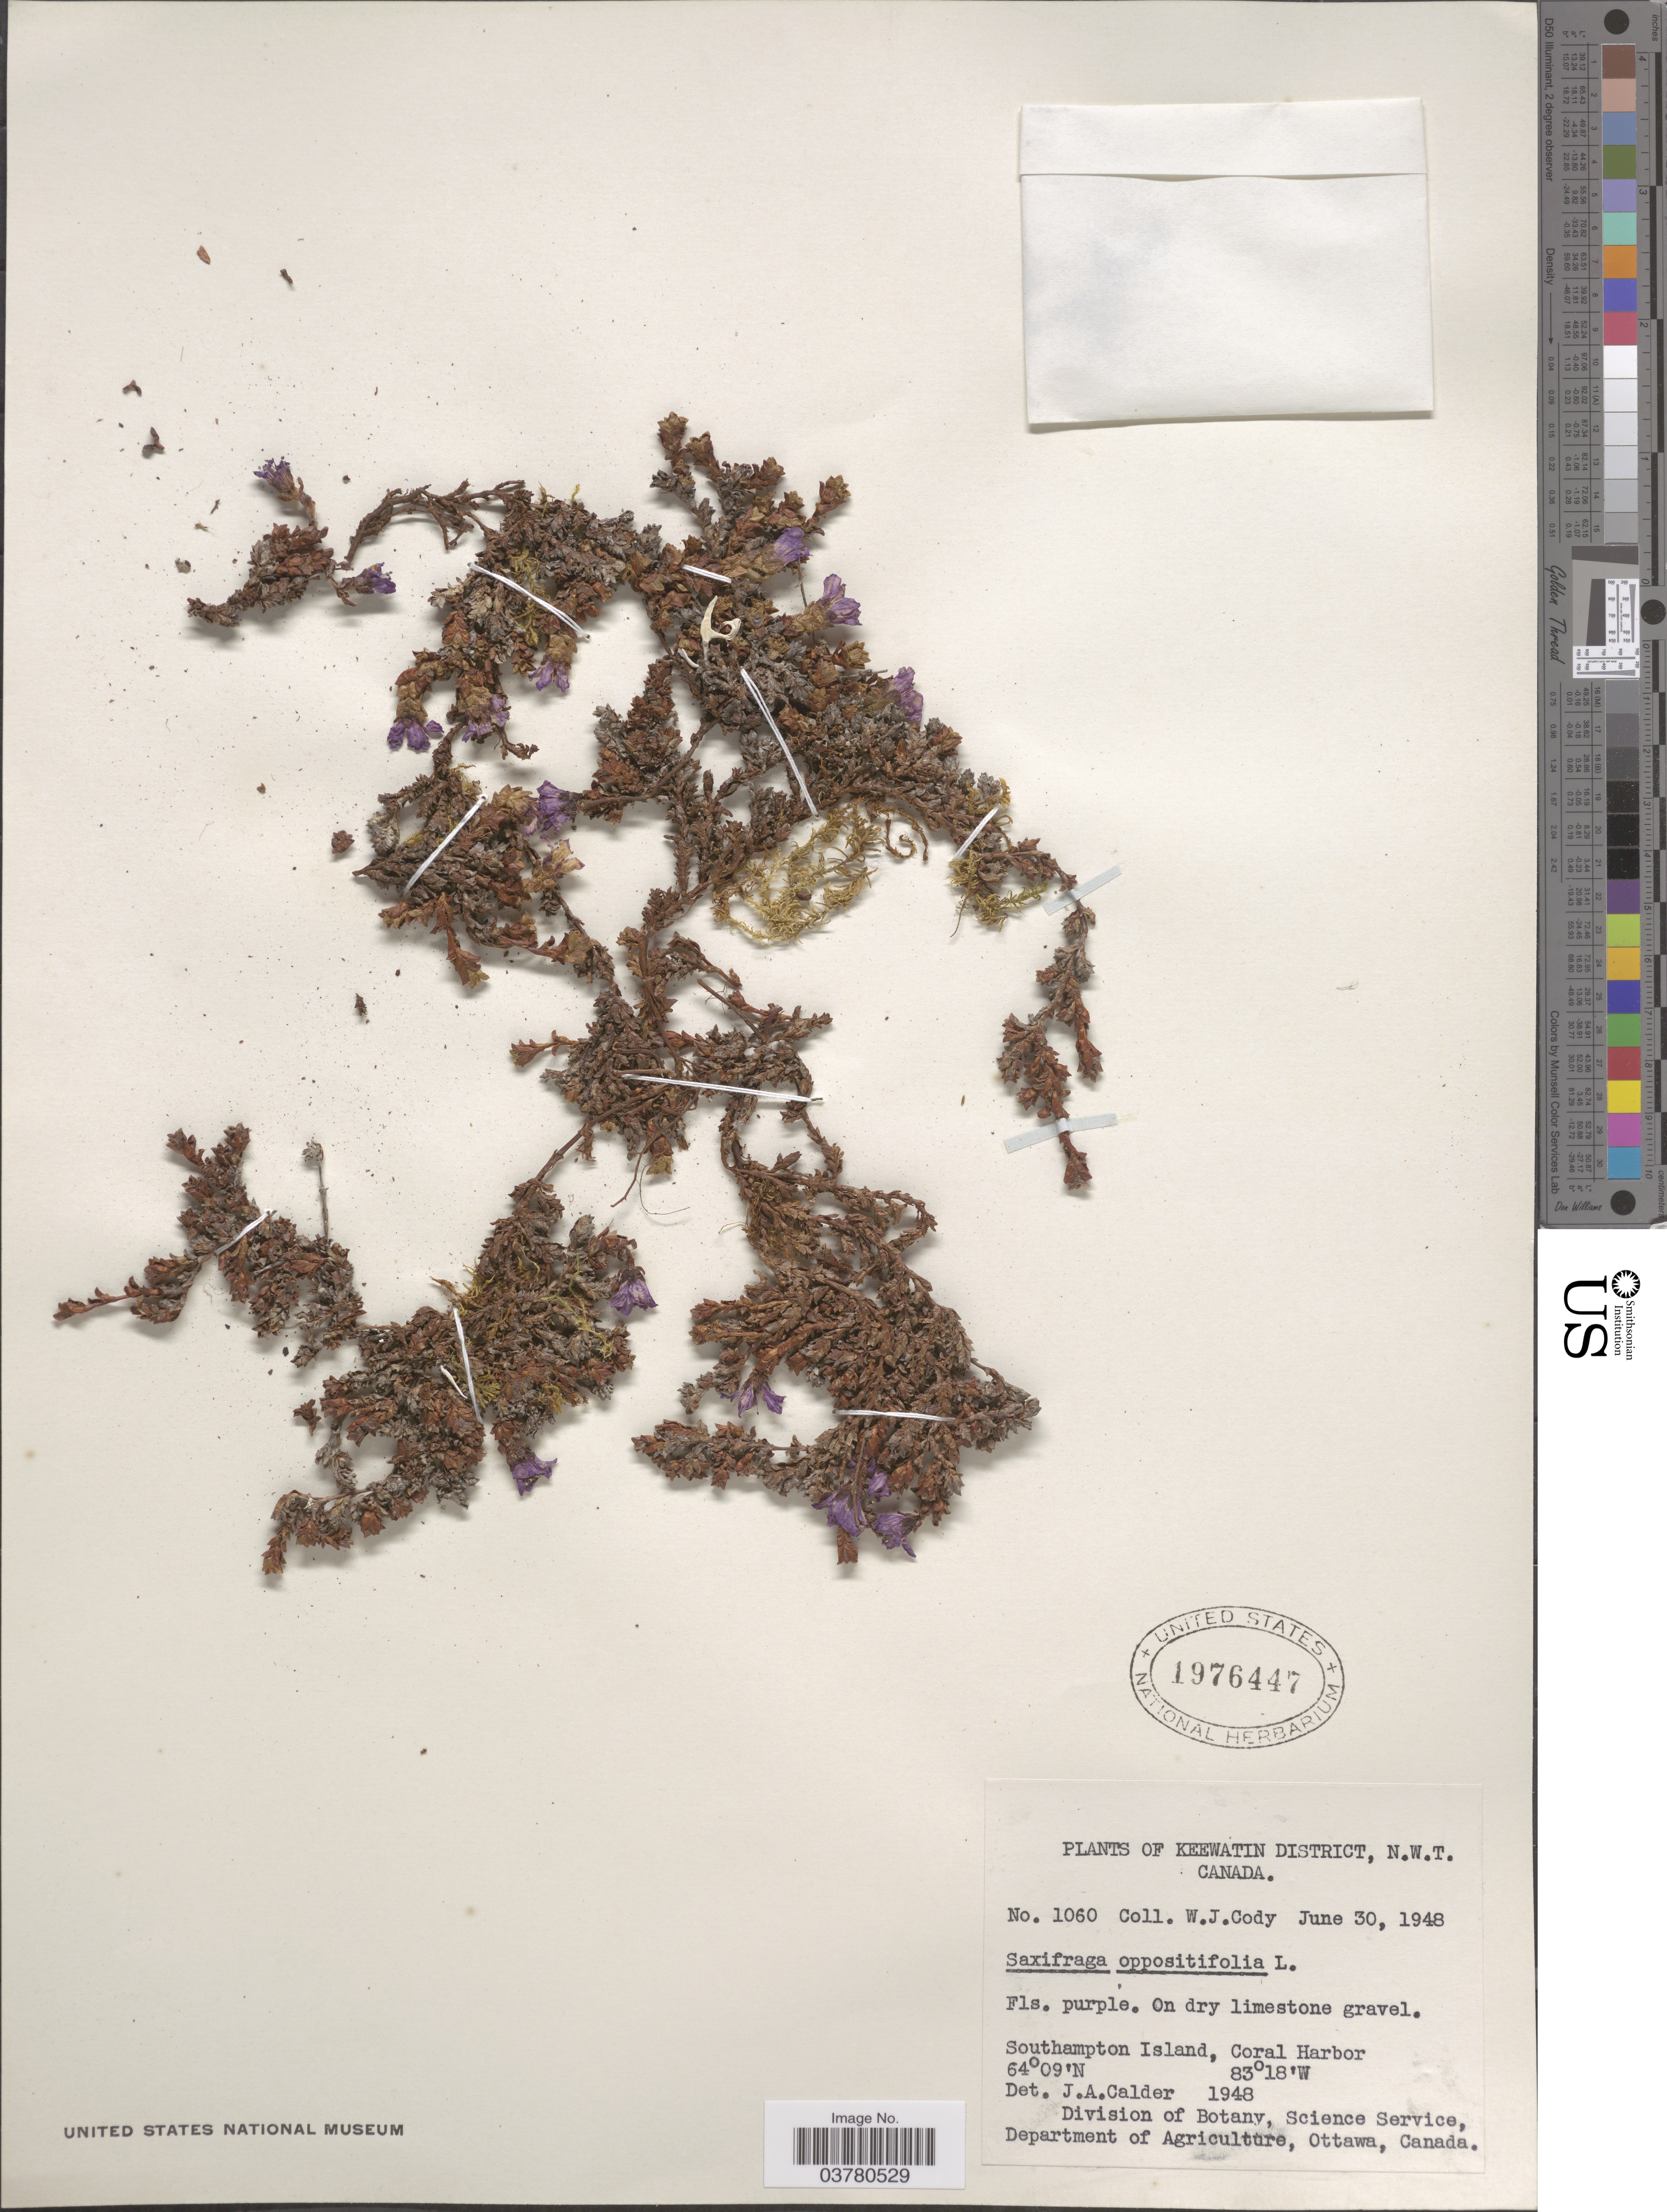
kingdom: Plantae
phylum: Tracheophyta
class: Magnoliopsida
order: Saxifragales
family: Saxifragaceae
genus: Saxifraga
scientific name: Saxifraga oppositifolia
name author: L.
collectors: W. Cody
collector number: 1060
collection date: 1948-06-30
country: Canada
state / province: Northwest Territories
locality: Keewatin District. Southampton Island, Coral Harbor.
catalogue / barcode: US 1976447